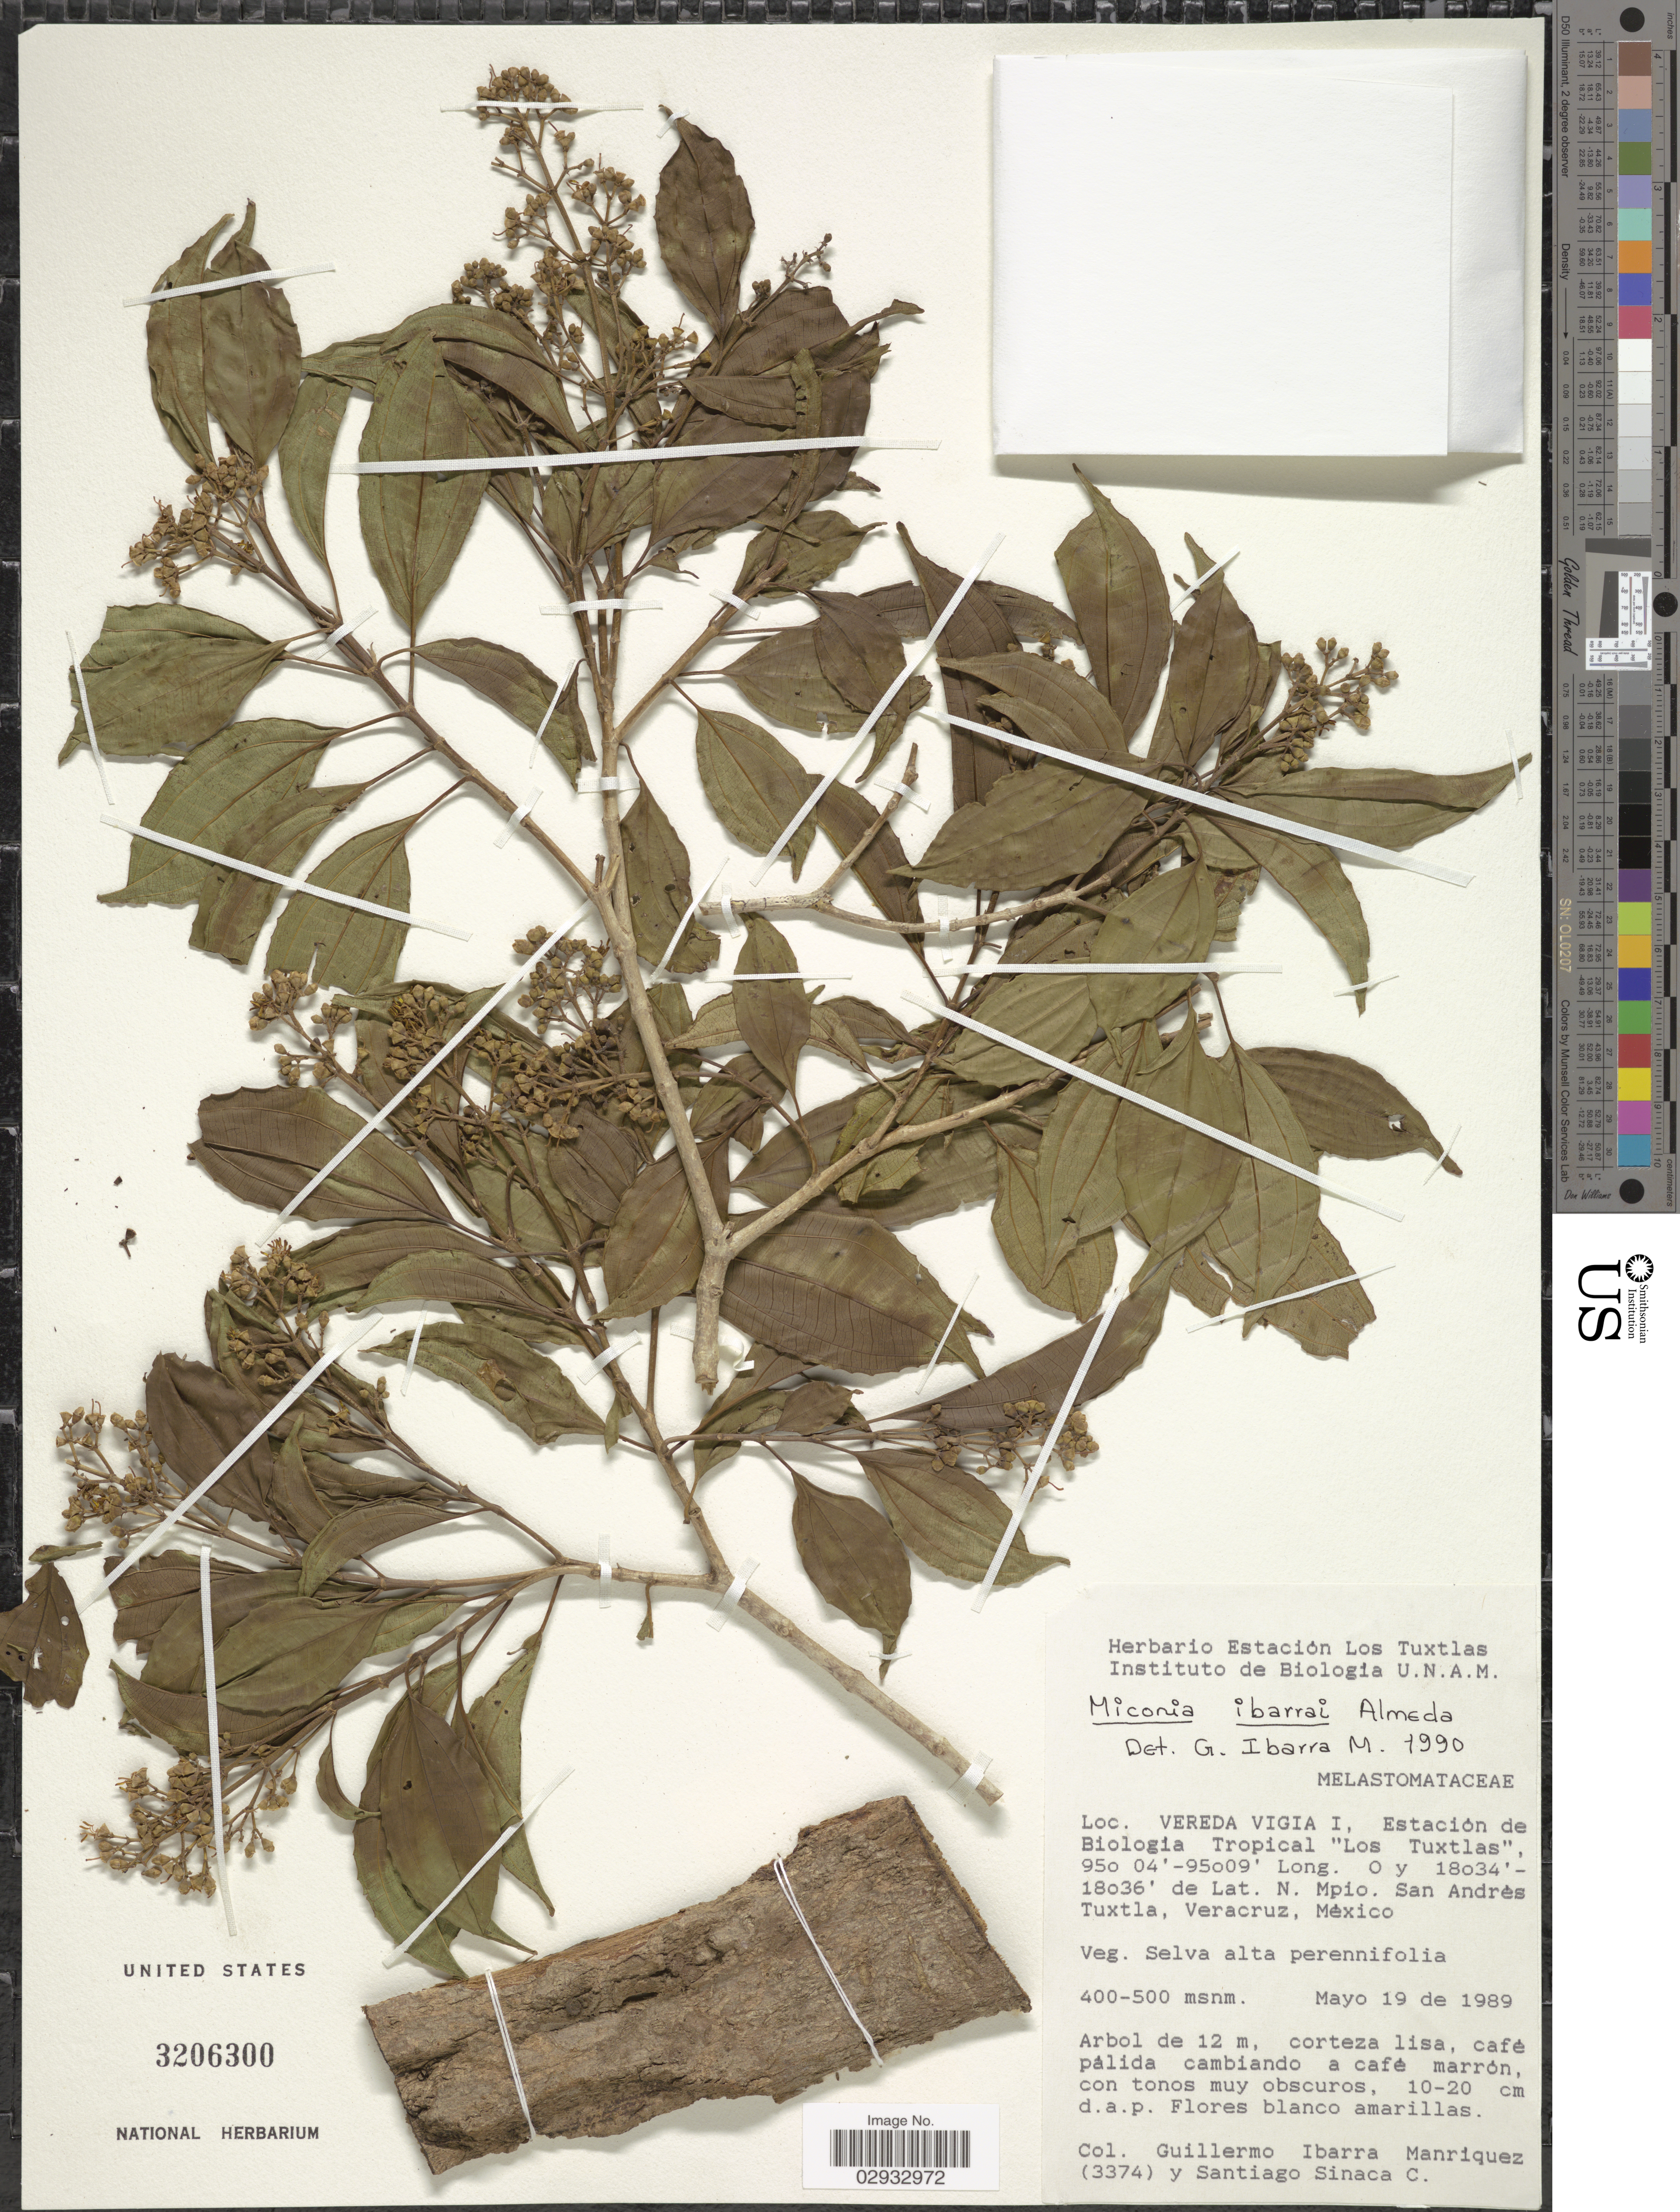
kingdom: Plantae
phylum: Tracheophyta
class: Magnoliopsida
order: Myrtales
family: Melastomataceae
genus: Miconia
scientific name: Miconia ibaguensis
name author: (Bonpl.) Triana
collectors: G. Manriquez & S. Sinaca-Colin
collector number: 3374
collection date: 1989-05-19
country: Mexico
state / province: Veracruz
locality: Vereda Vigia I, Estación de Biologia Tropical "Los Tuxtlas". Mpio. San Andrés Tuxtla, Veracruz.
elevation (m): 400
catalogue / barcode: US 3206300